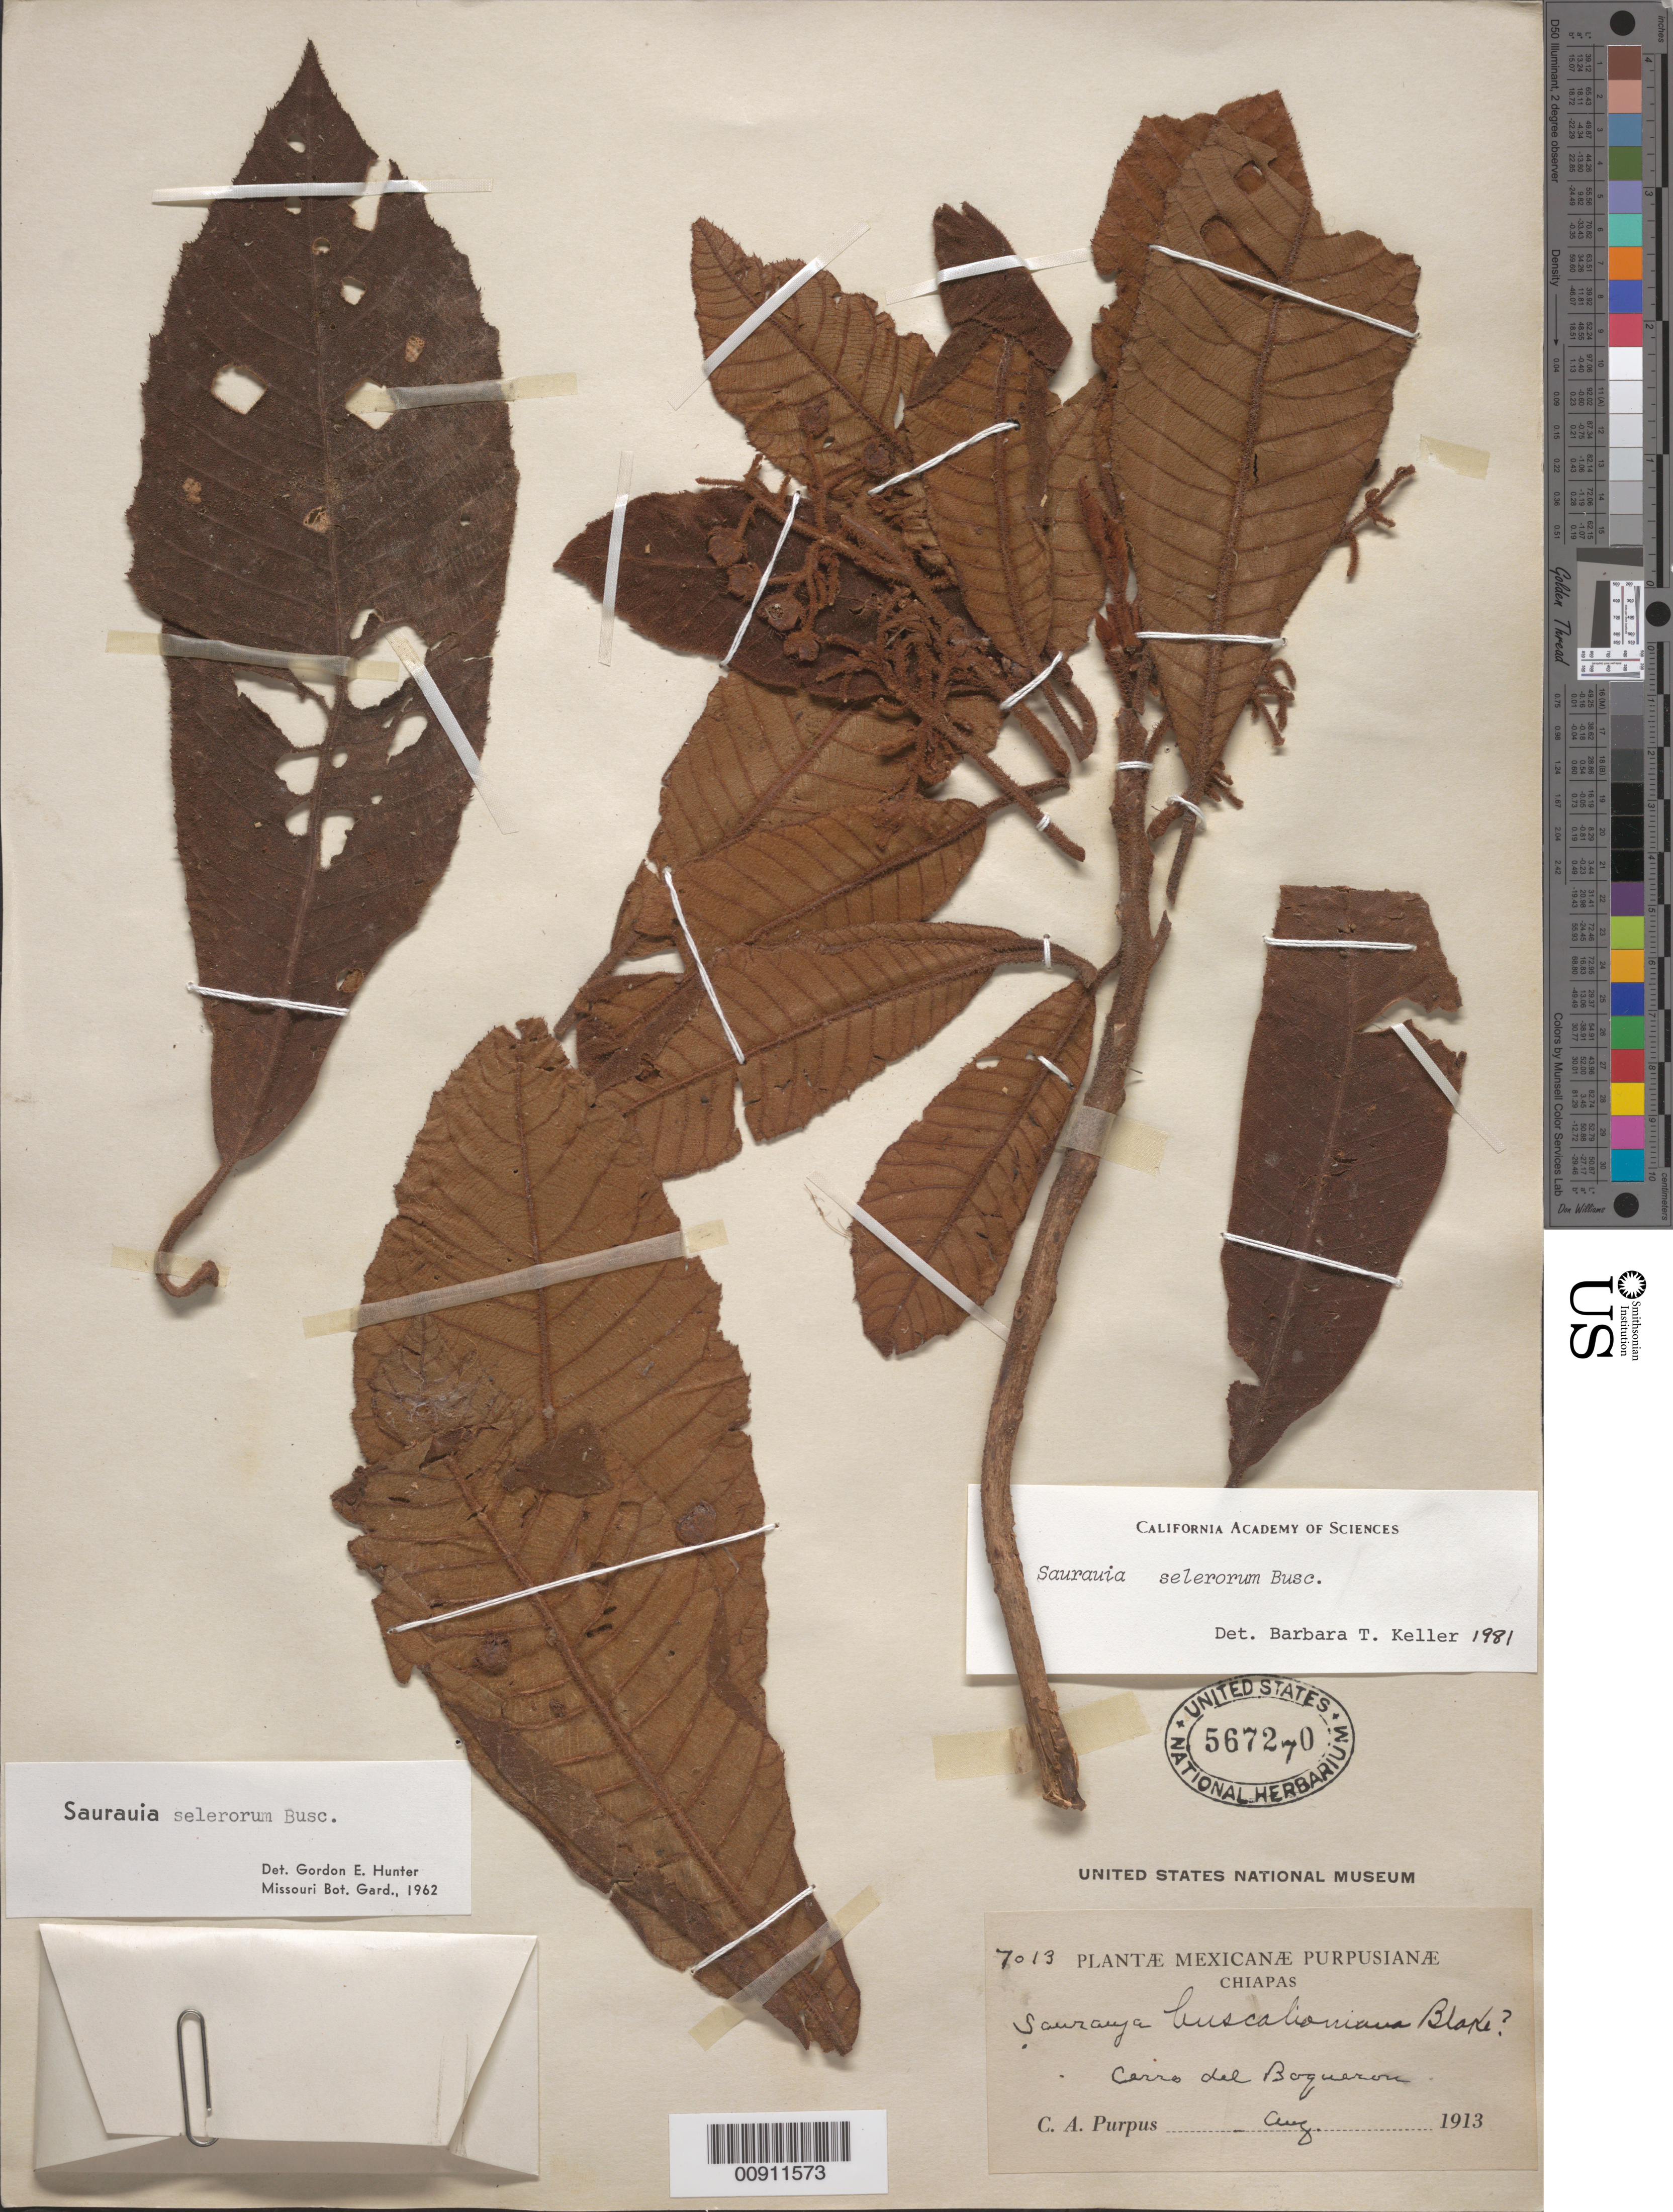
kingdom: Plantae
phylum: Tracheophyta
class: Magnoliopsida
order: Ericales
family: Actinidiaceae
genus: Saurauia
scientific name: Saurauia selerorum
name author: Buscal.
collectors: C. A. Purpus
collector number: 7013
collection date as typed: Aug 1913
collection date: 1913-08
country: Mexico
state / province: Chiapas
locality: Cerro del Boqueron.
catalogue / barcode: US 567270